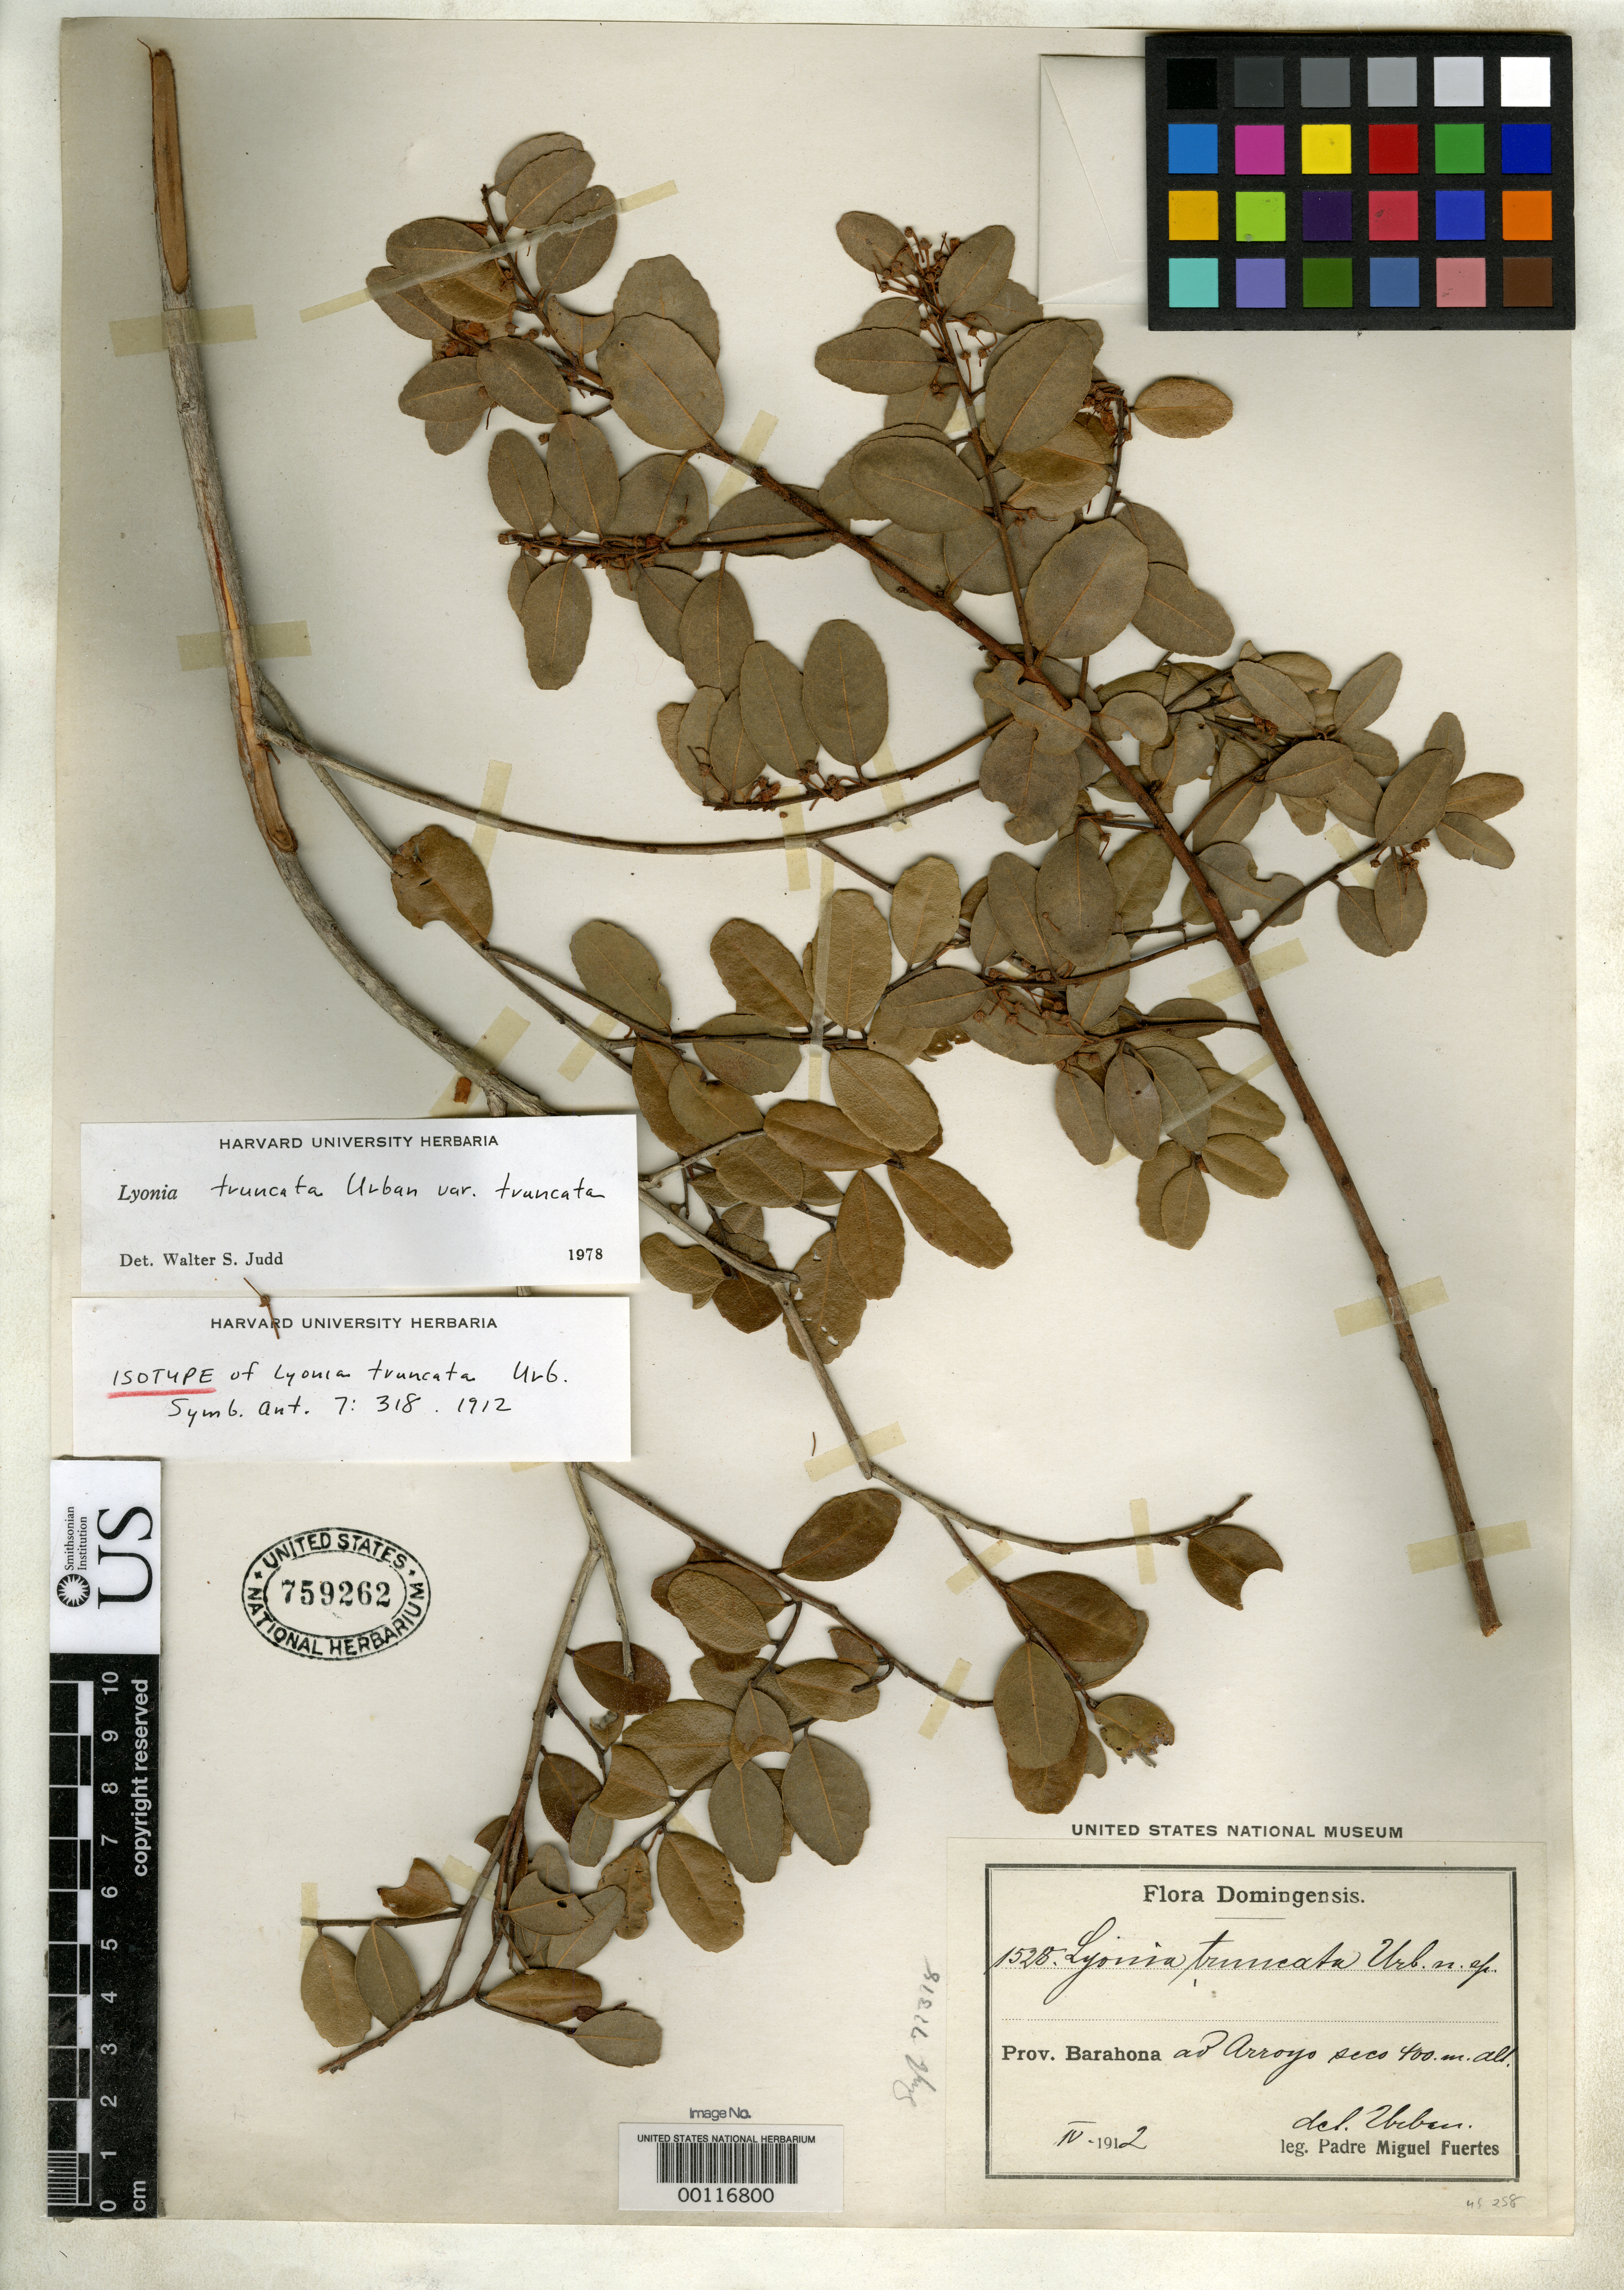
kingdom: Plantae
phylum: Tracheophyta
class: Magnoliopsida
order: Ericales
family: Ericaceae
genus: Lyonia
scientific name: Lyonia truncata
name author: Urb.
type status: Isotype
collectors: M. D. Fuertes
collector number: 1528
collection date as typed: Apr 1912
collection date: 1912-04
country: Dominican Republic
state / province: Barahona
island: Hispaniola Island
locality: Ad arroyo seco.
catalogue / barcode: US 759262